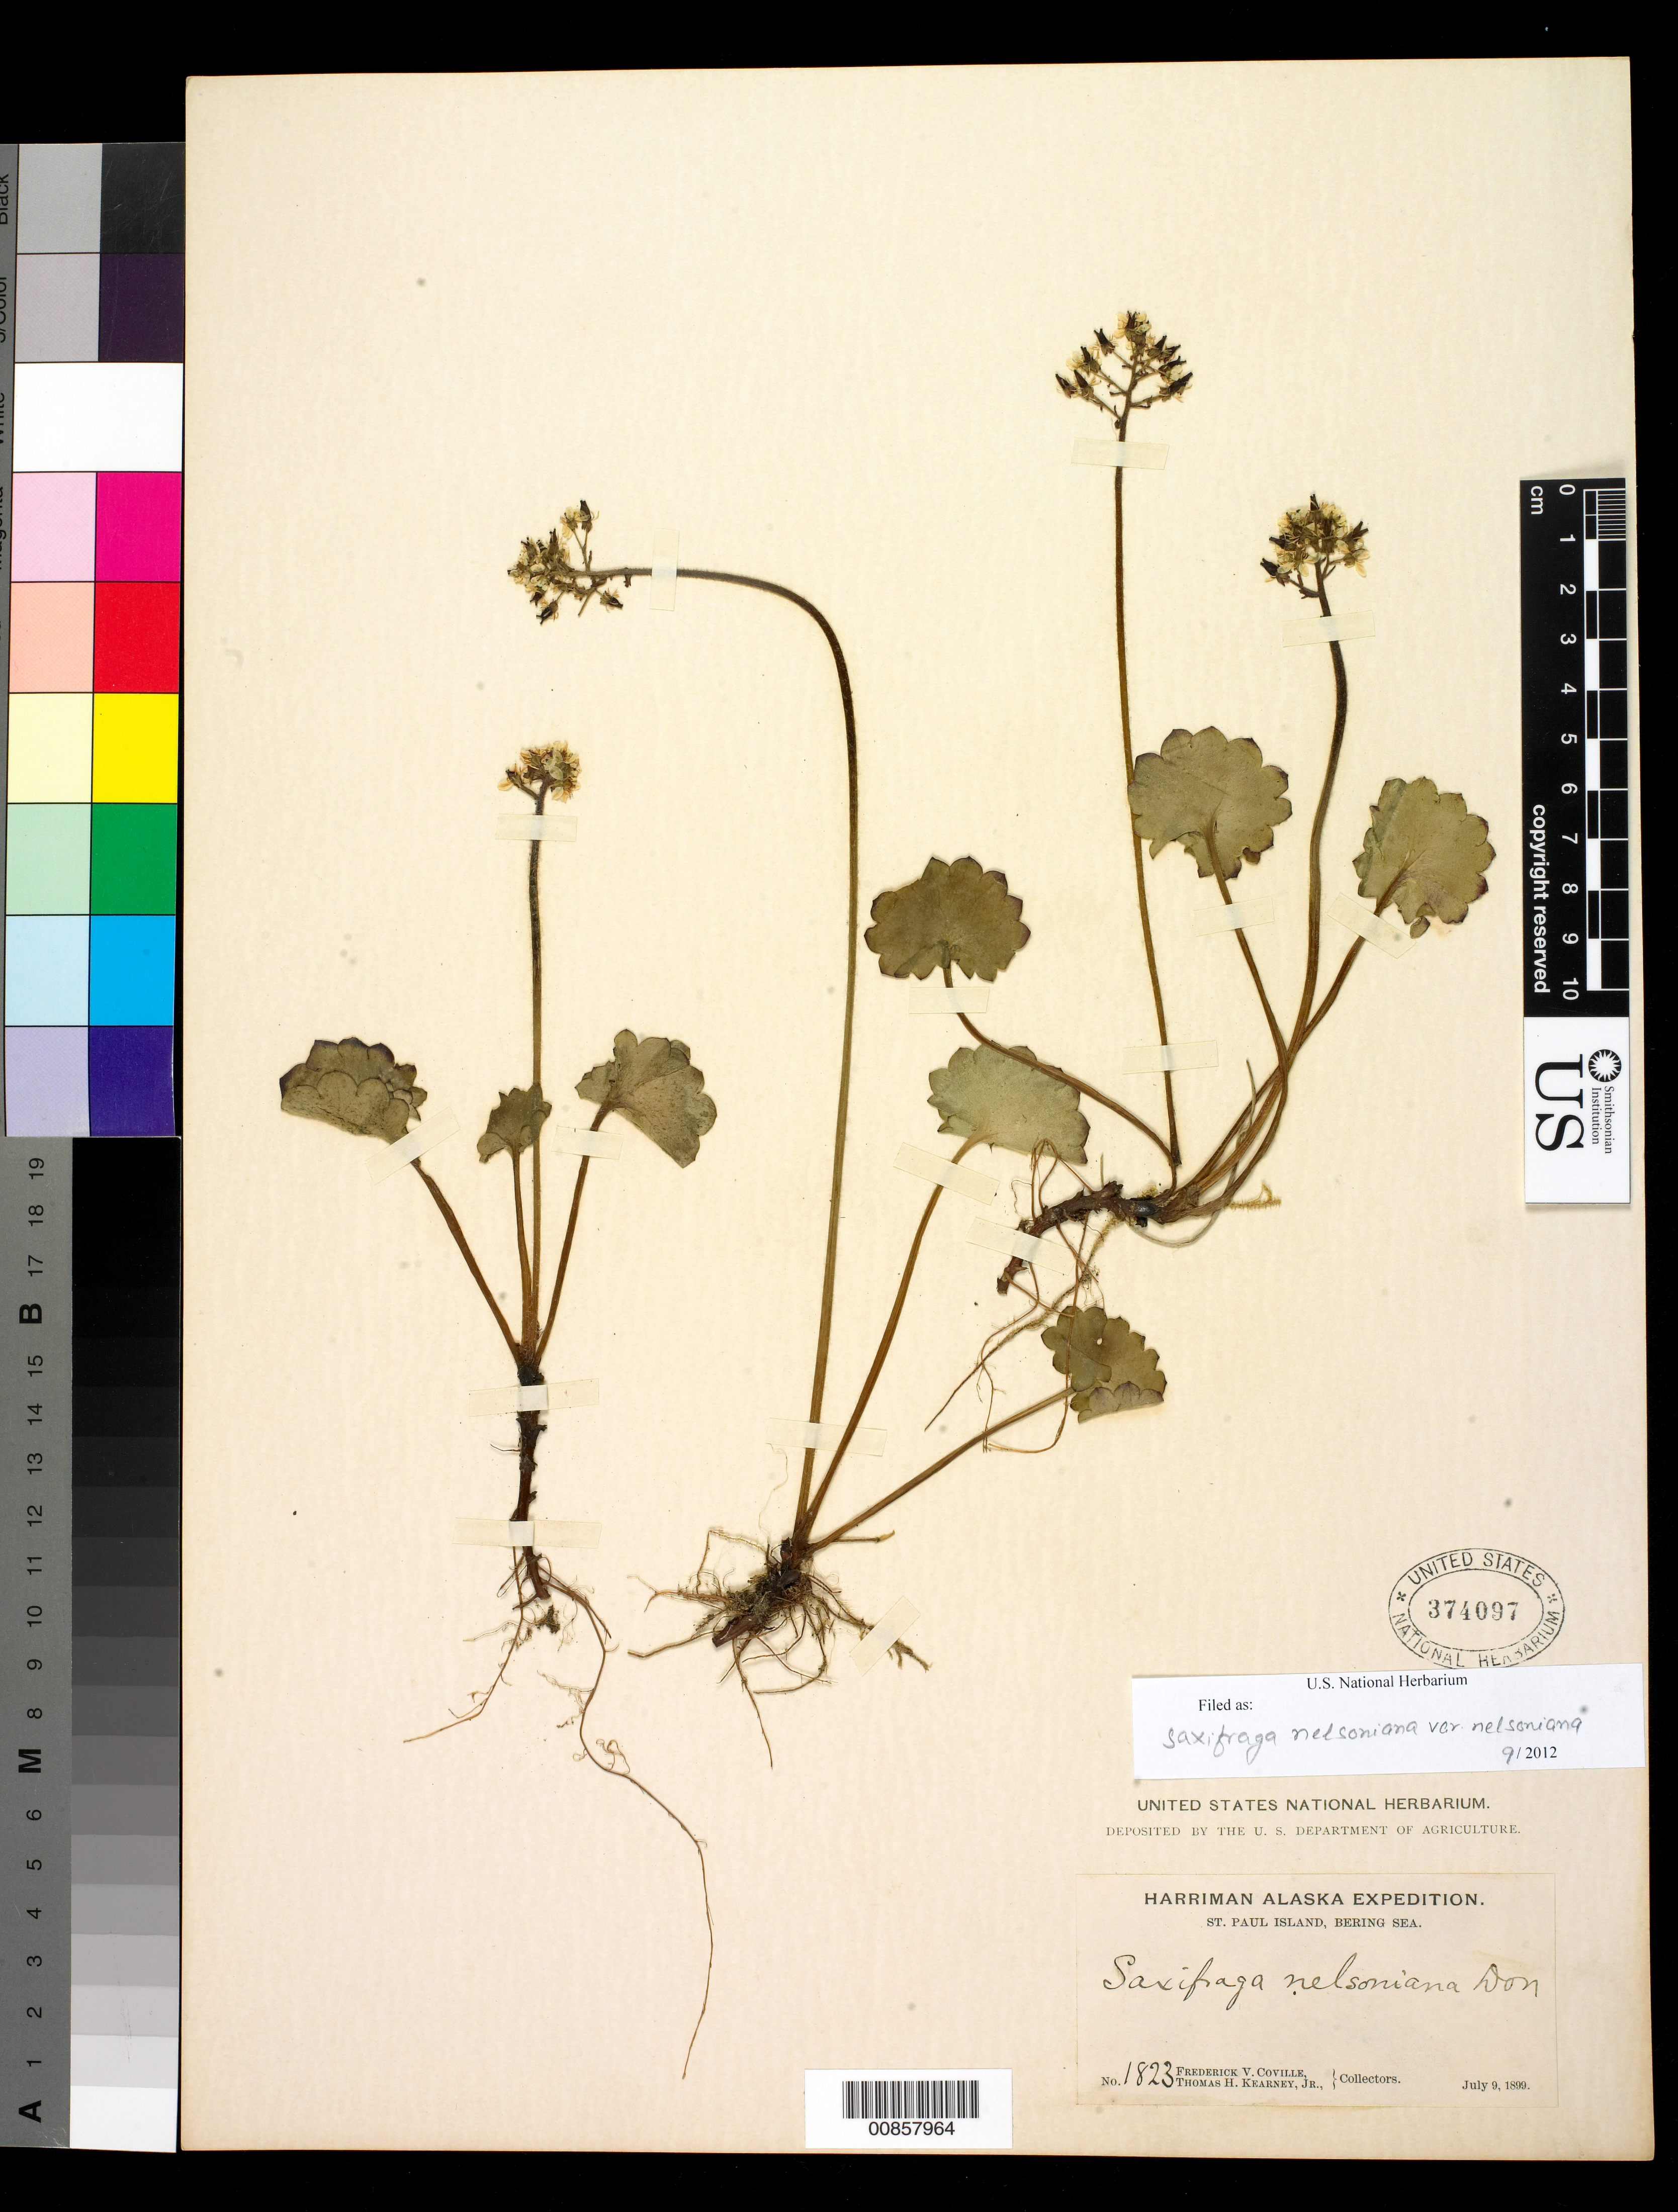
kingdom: Plantae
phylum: Tracheophyta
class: Magnoliopsida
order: Saxifragales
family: Saxifragaceae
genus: Micranthes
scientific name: Micranthes nelsoniana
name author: (D. Don) Small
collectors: F. V. Coville & T. H. Kearney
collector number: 1823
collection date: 1899-07-09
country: United States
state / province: Alaska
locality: Bering Sea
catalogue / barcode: US 374097